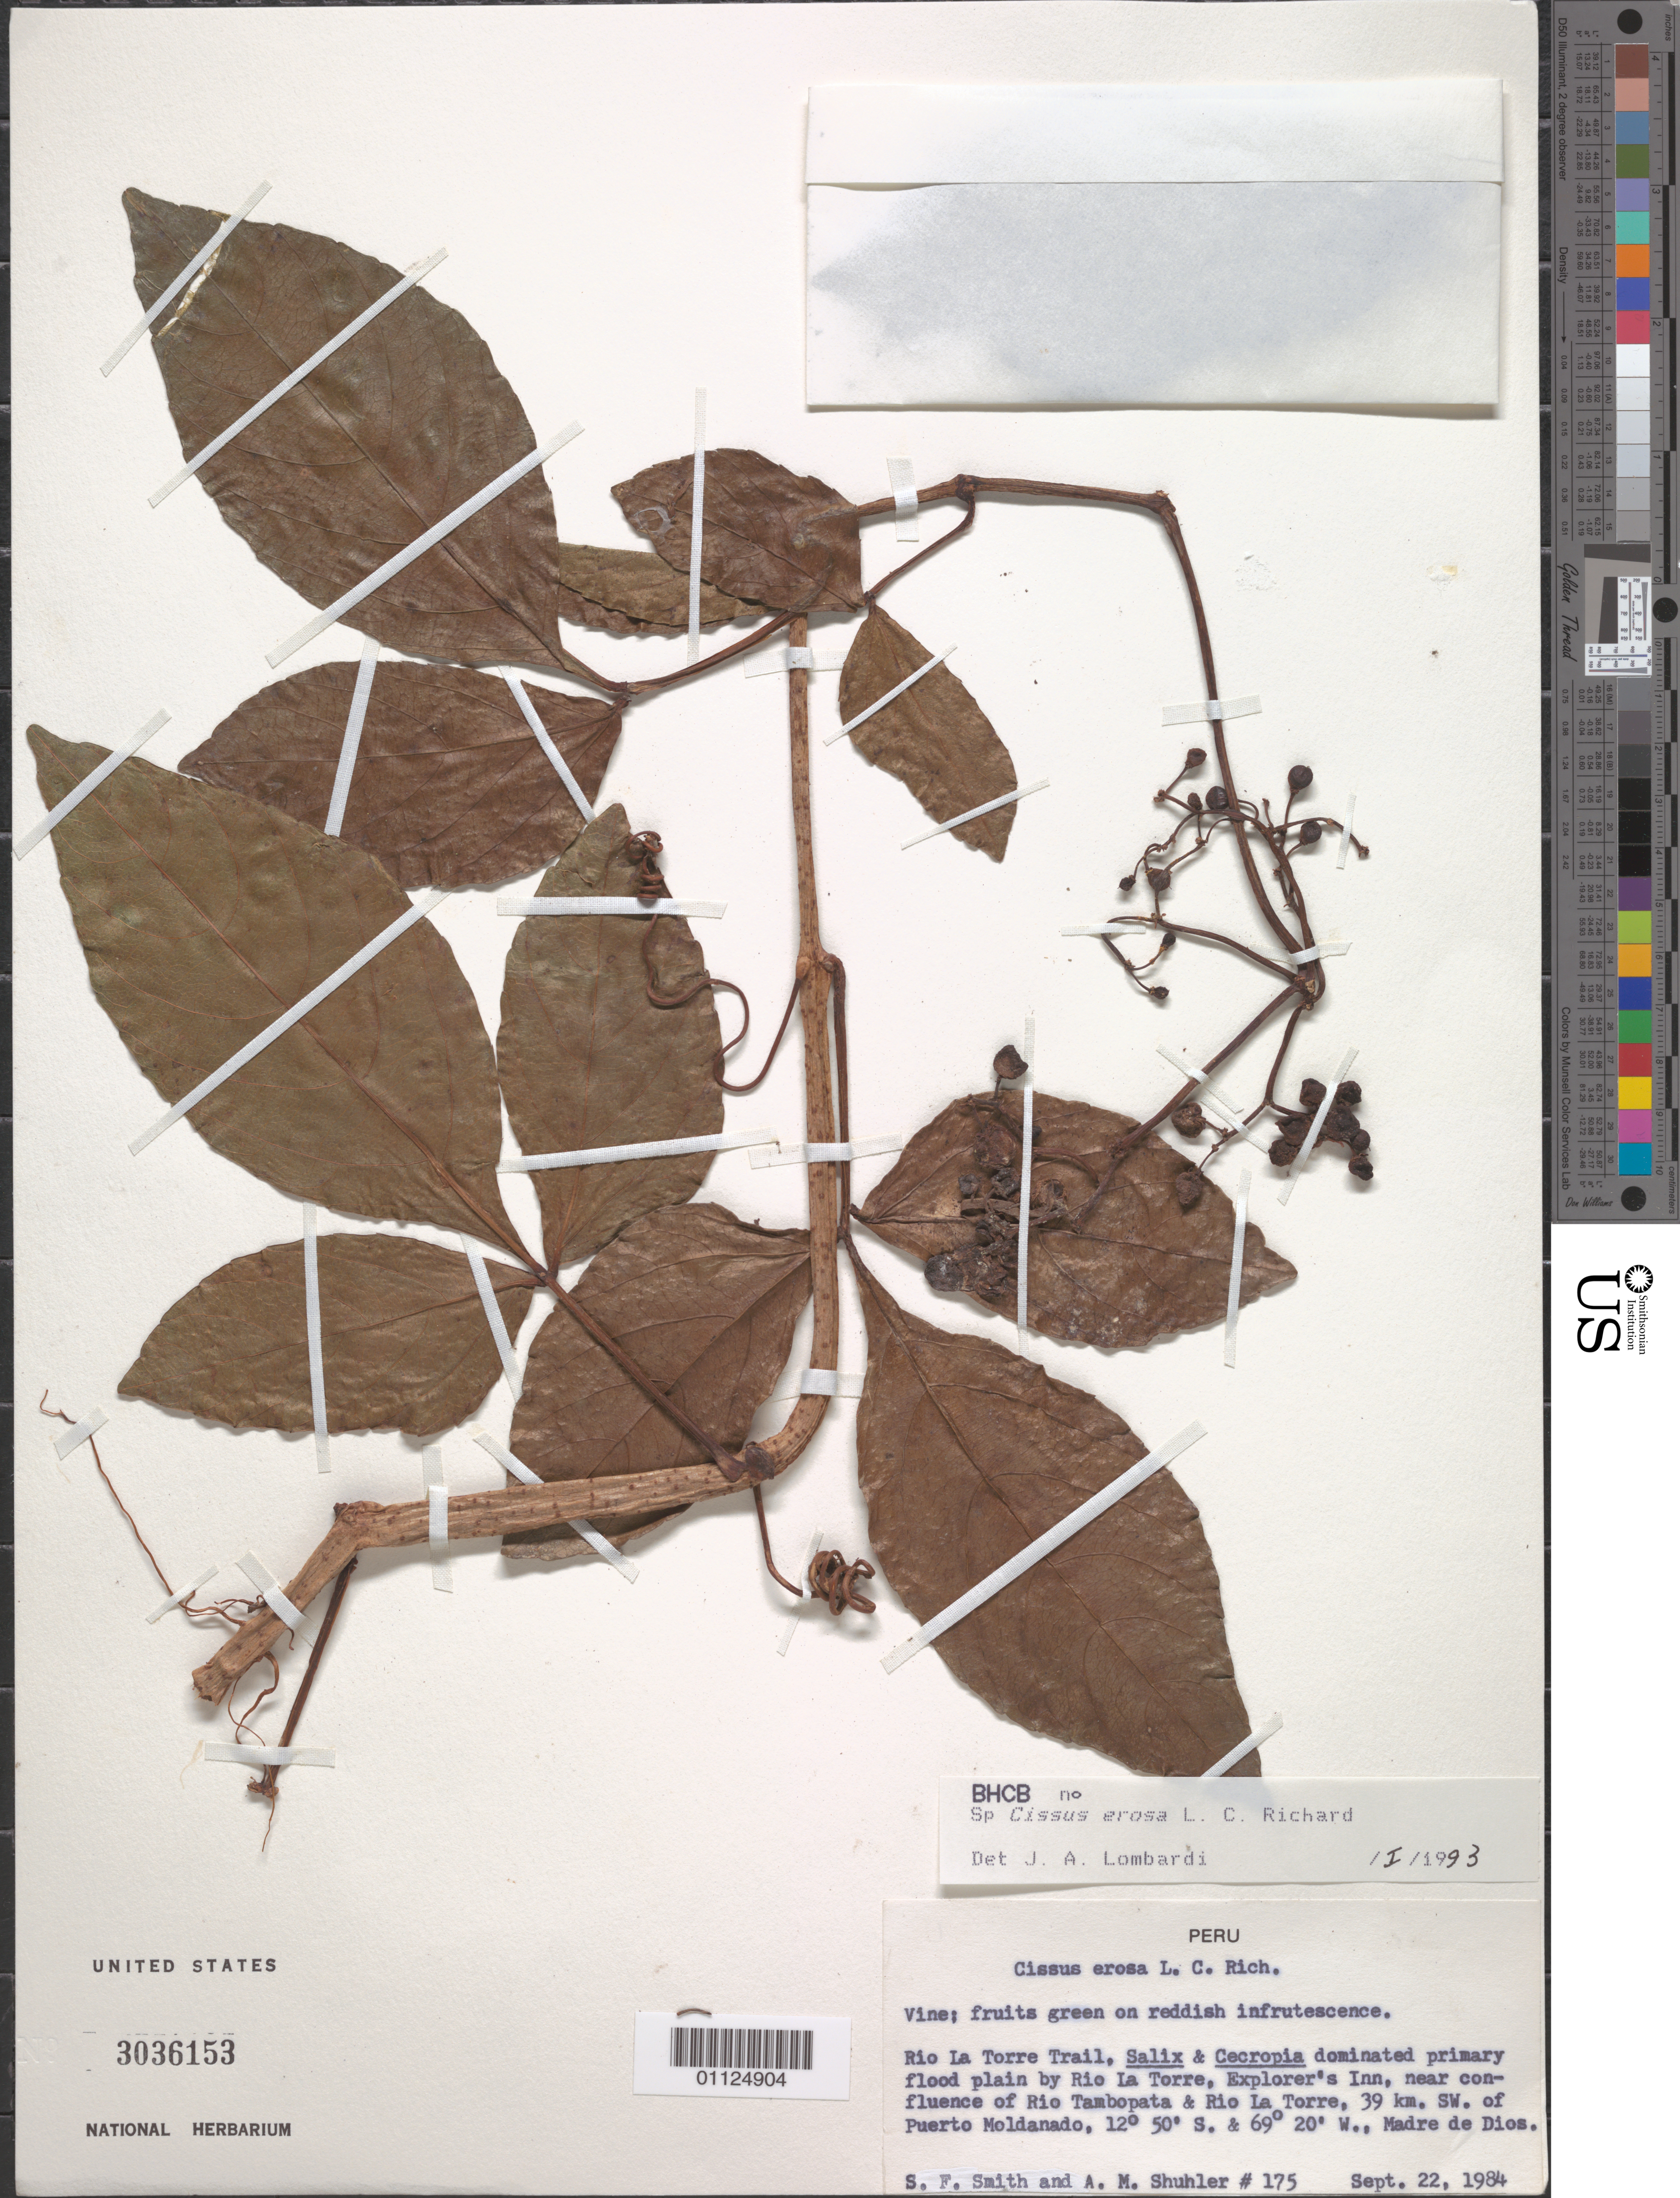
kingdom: Plantae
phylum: Tracheophyta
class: Magnoliopsida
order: Vitales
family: Vitaceae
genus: Cissus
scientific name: Cissus erosa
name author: Rich.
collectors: S.F. Smith & A. Shuhler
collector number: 175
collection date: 1984-09-22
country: Peru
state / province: Madre de Dios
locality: Rio La Torre Trail, near confluence of Rio Tambopata & Rio La Torre, 39 km SW of Puerto Moldanado.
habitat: Vine.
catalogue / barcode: US 3036153